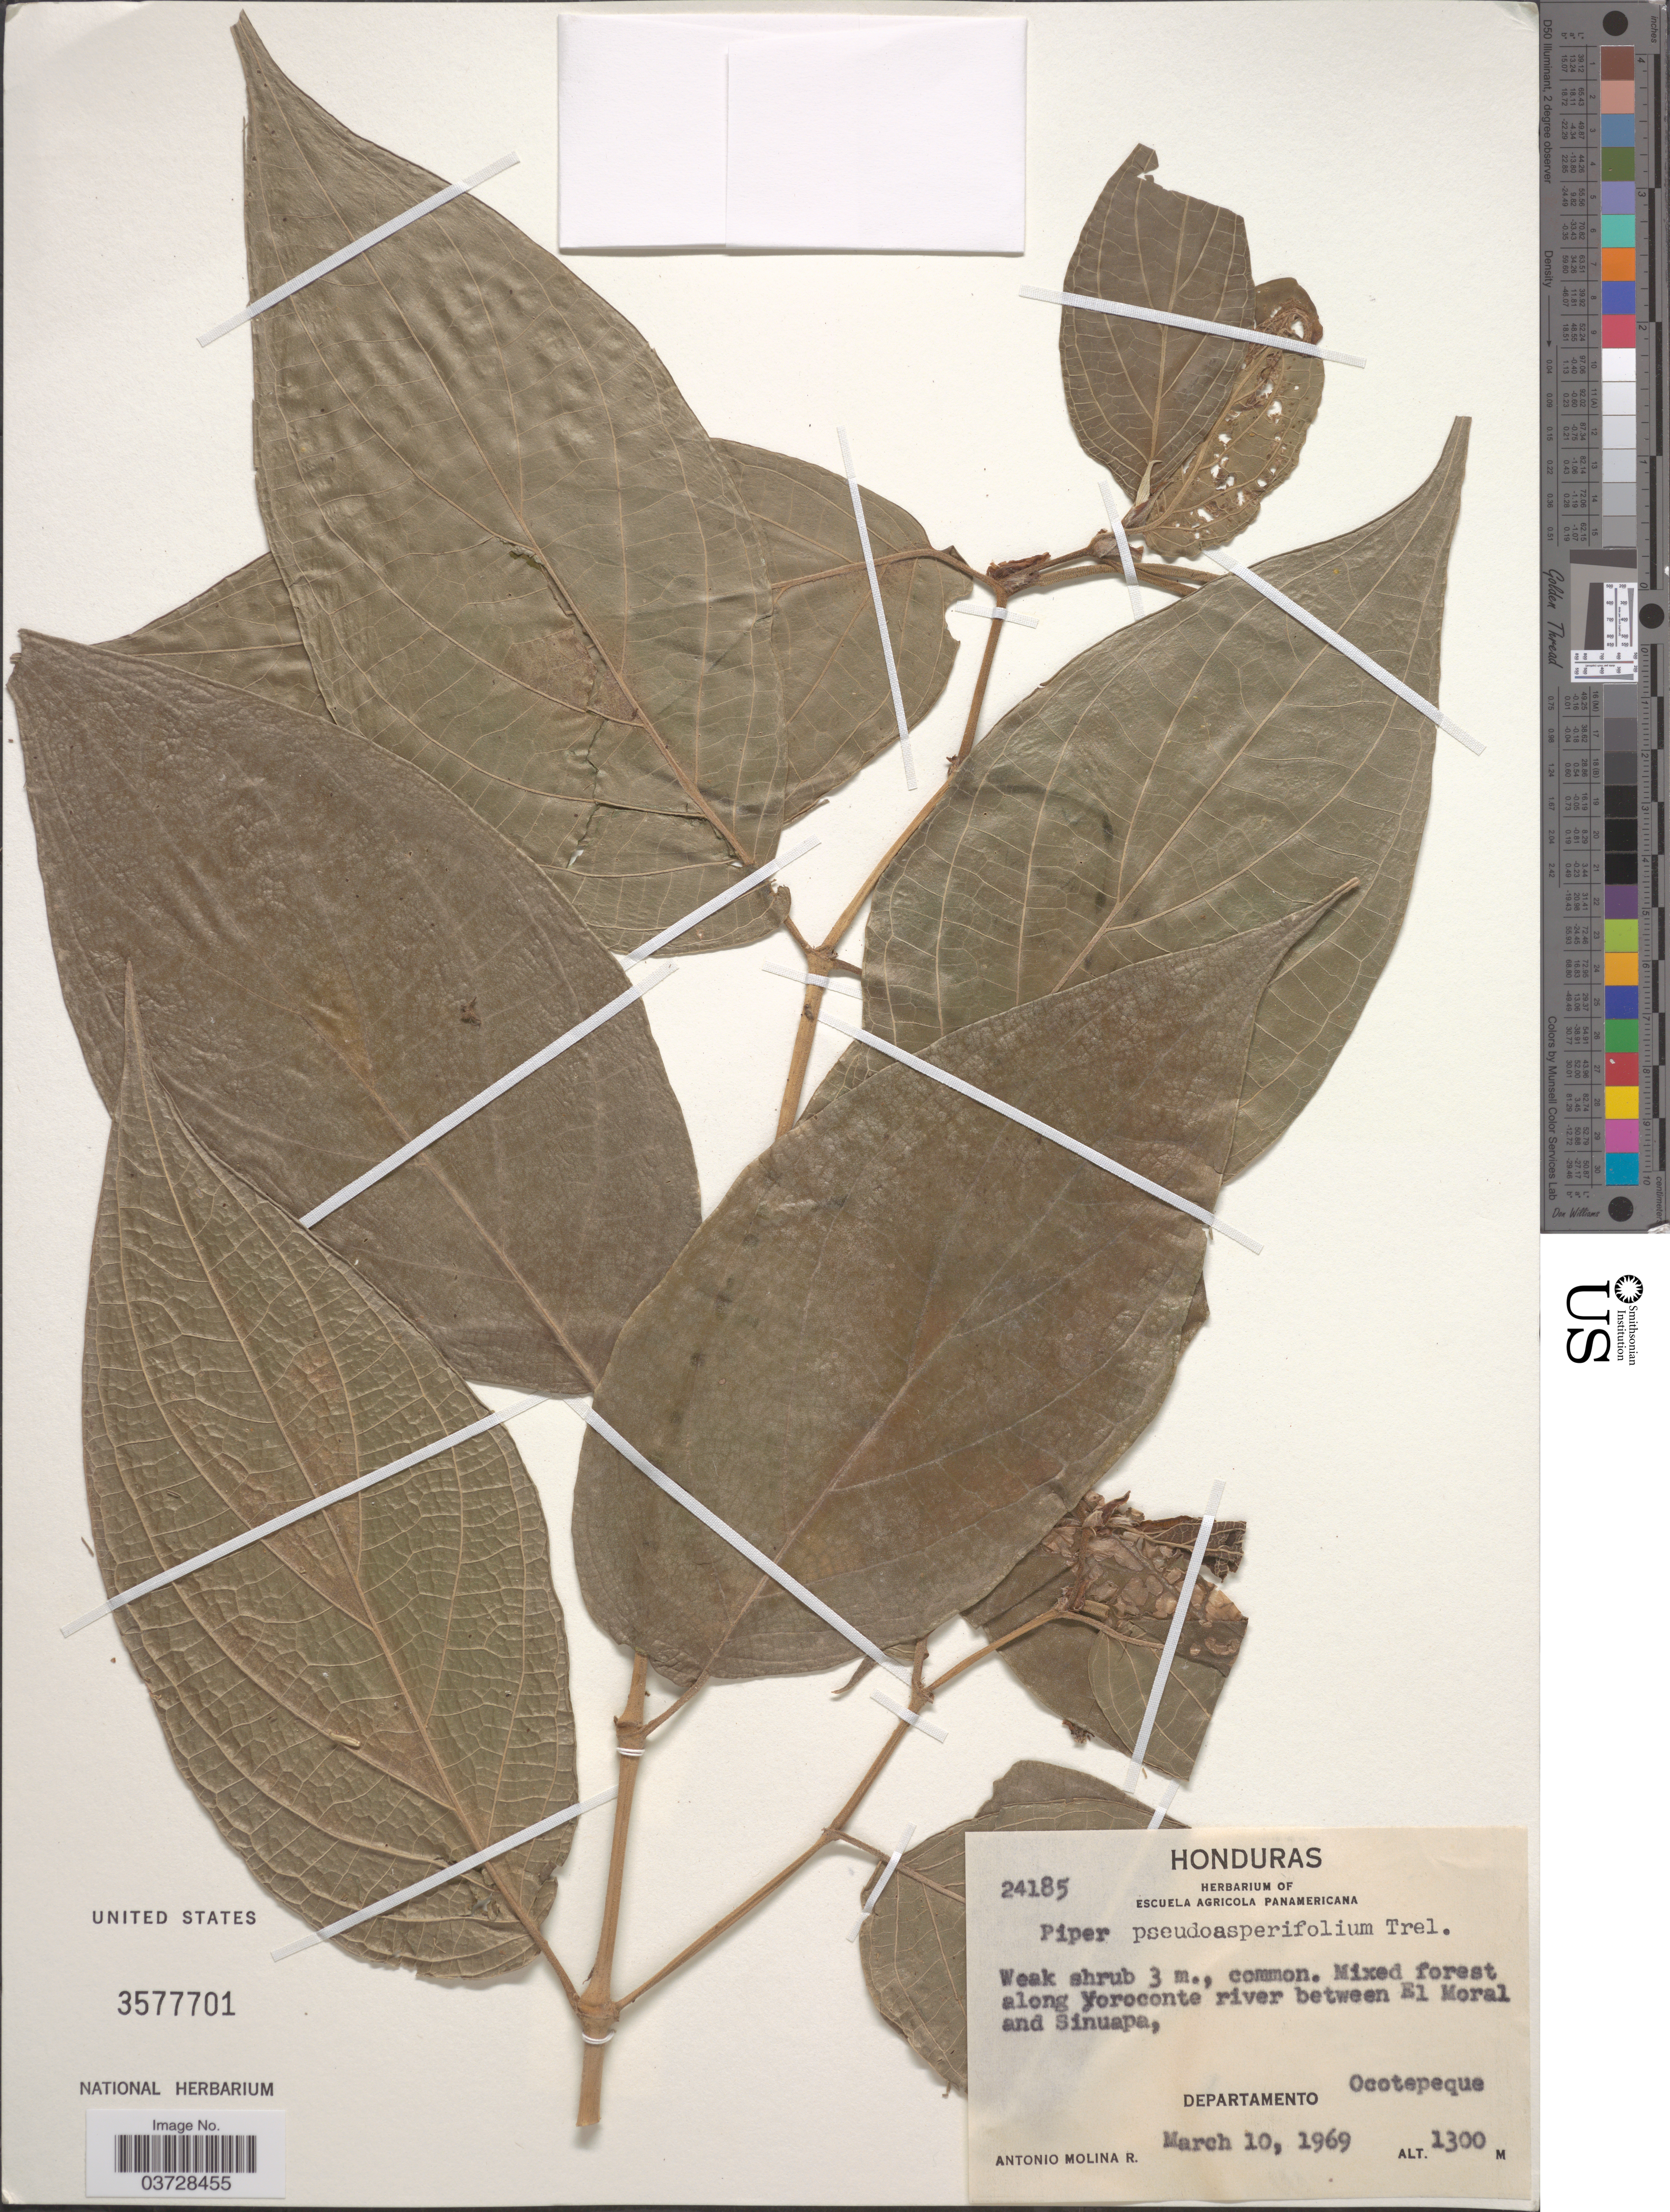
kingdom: Plantae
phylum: Tracheophyta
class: Magnoliopsida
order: Piperales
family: Piperaceae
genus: Piper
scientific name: Piper pseudoasperifolium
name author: C. DC.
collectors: A. Molina R.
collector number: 24185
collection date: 1969-03-10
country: Honduras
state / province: Ocotepeque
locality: Along Yoroconte river between El Moral and Sinuapa, Departamento Ocotepeque.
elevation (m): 1300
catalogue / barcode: US 3577701